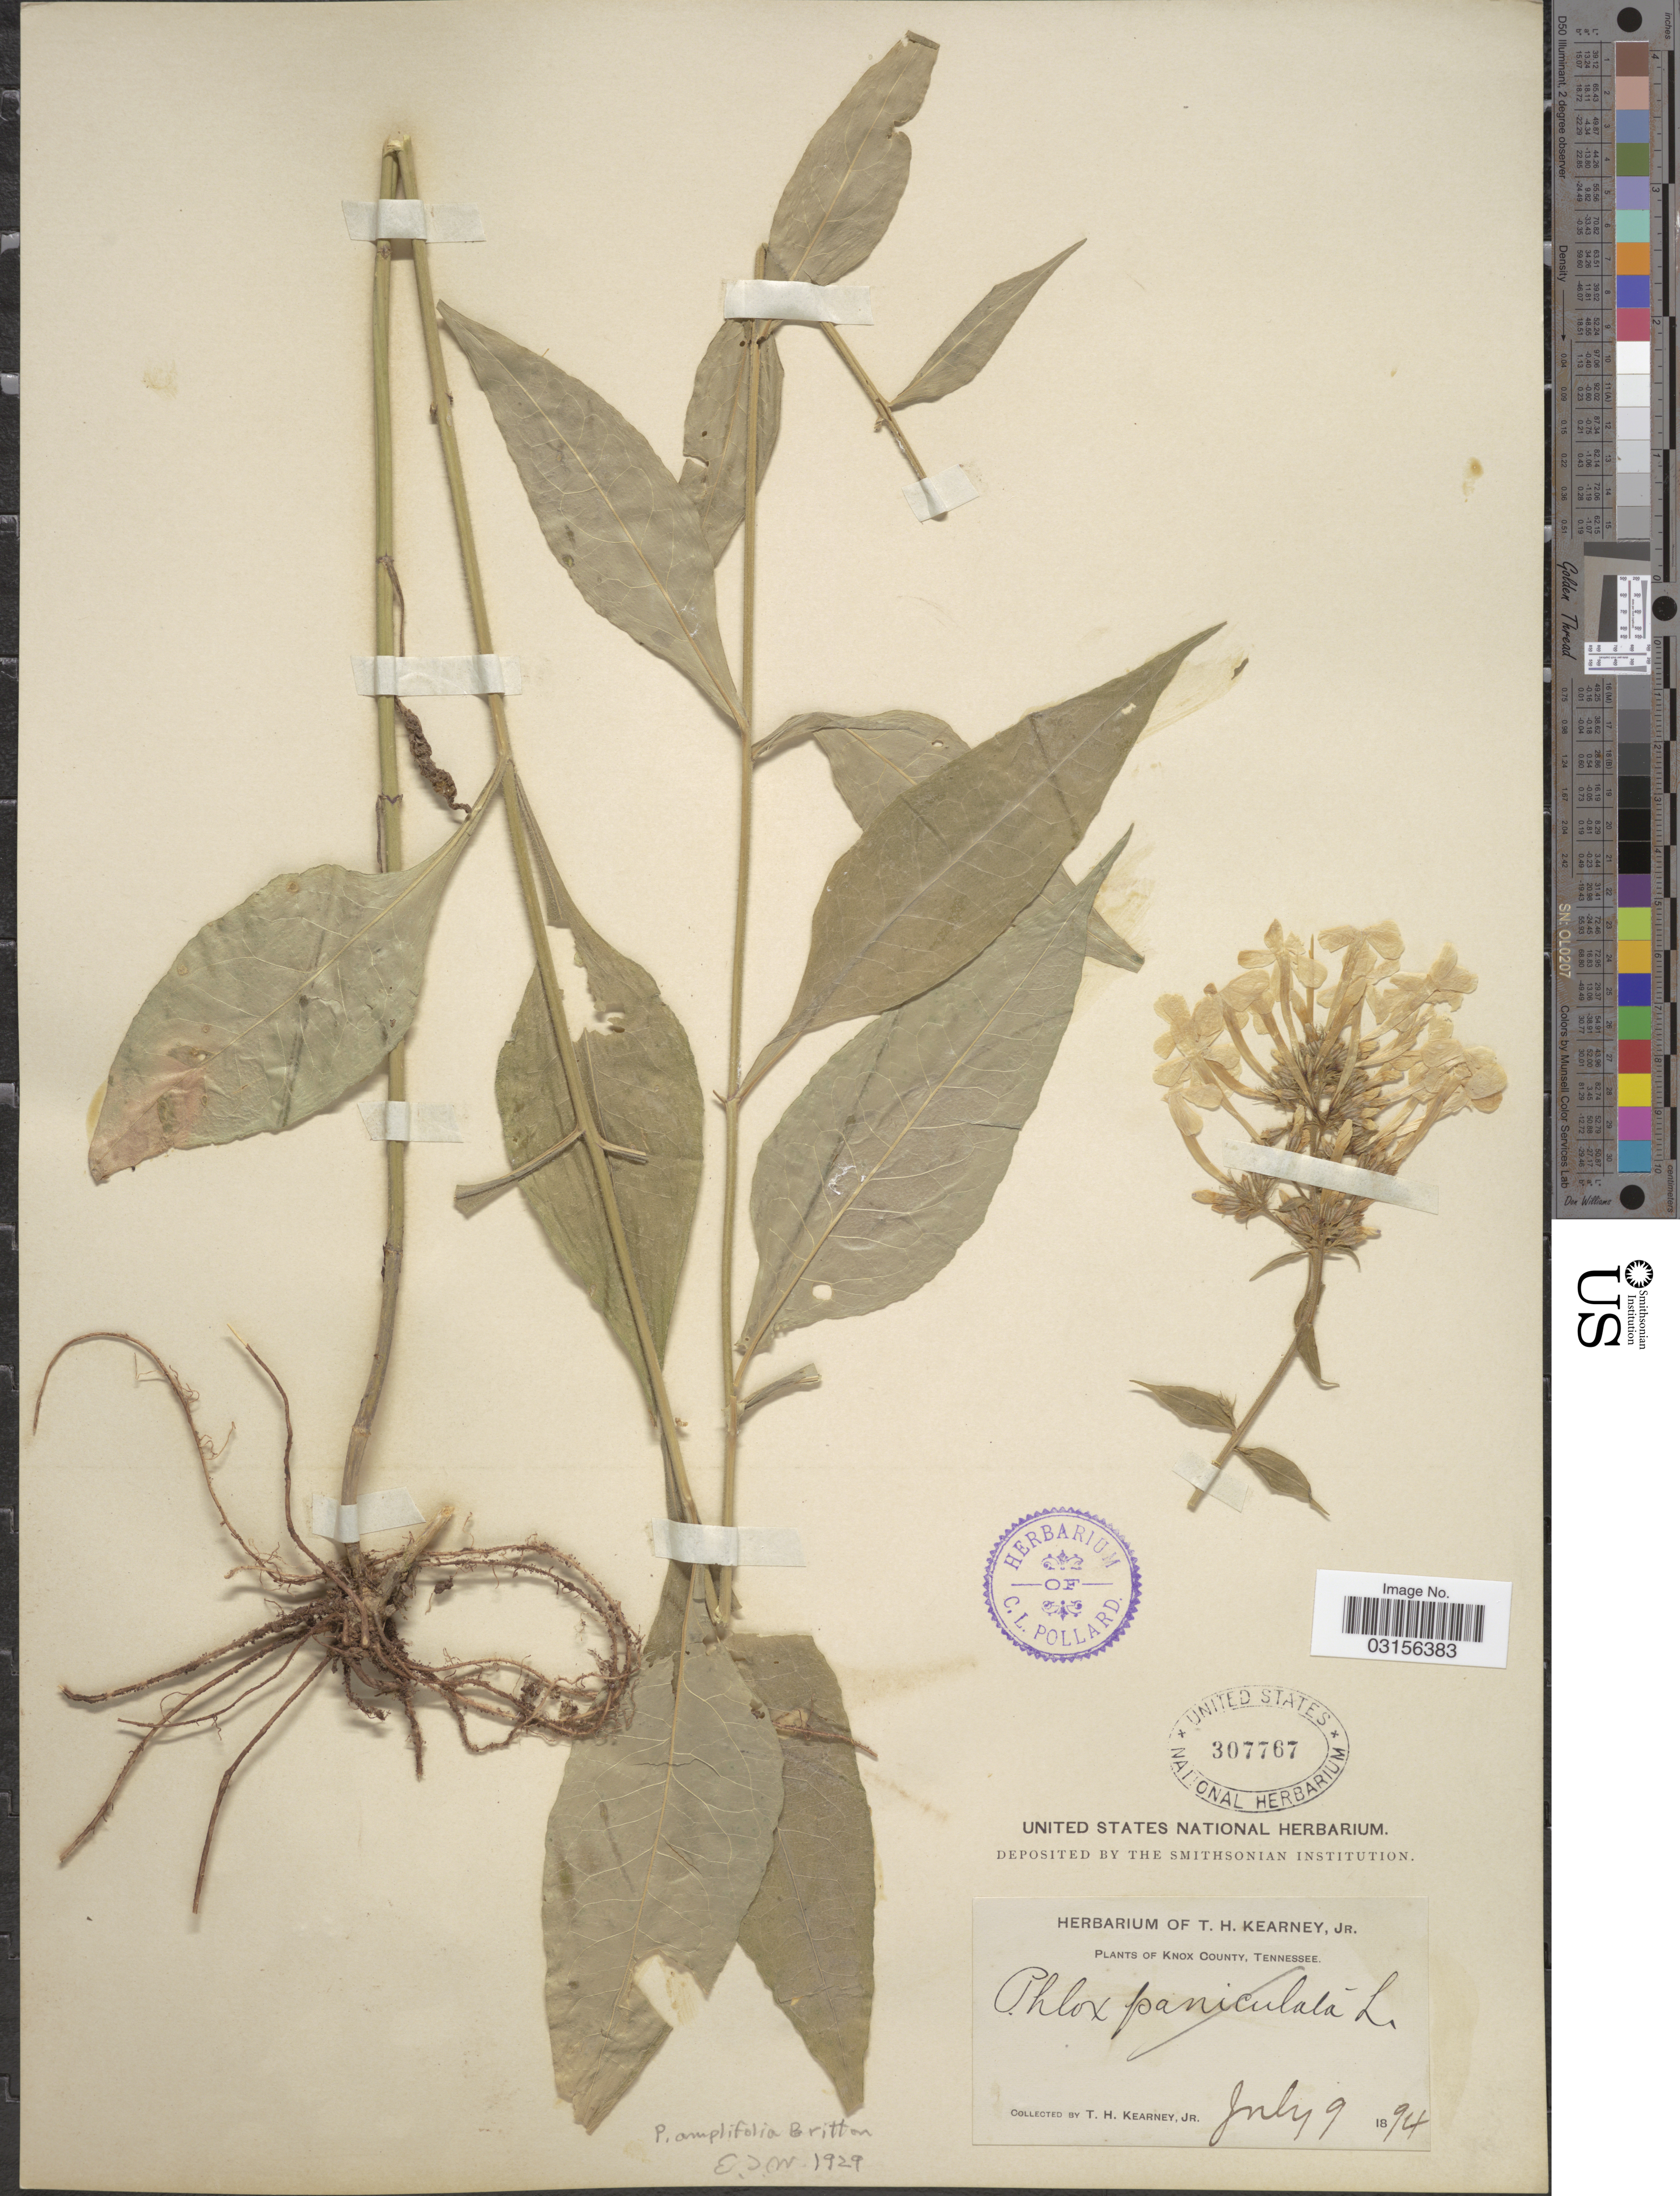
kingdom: Plantae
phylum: Tracheophyta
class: Magnoliopsida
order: Ericales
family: Polemoniaceae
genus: Phlox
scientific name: Phlox amplifolia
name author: Britton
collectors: T. H. Kearney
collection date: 1894-07-09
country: United States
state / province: Tennessee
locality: Knox County.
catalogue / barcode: US 307767